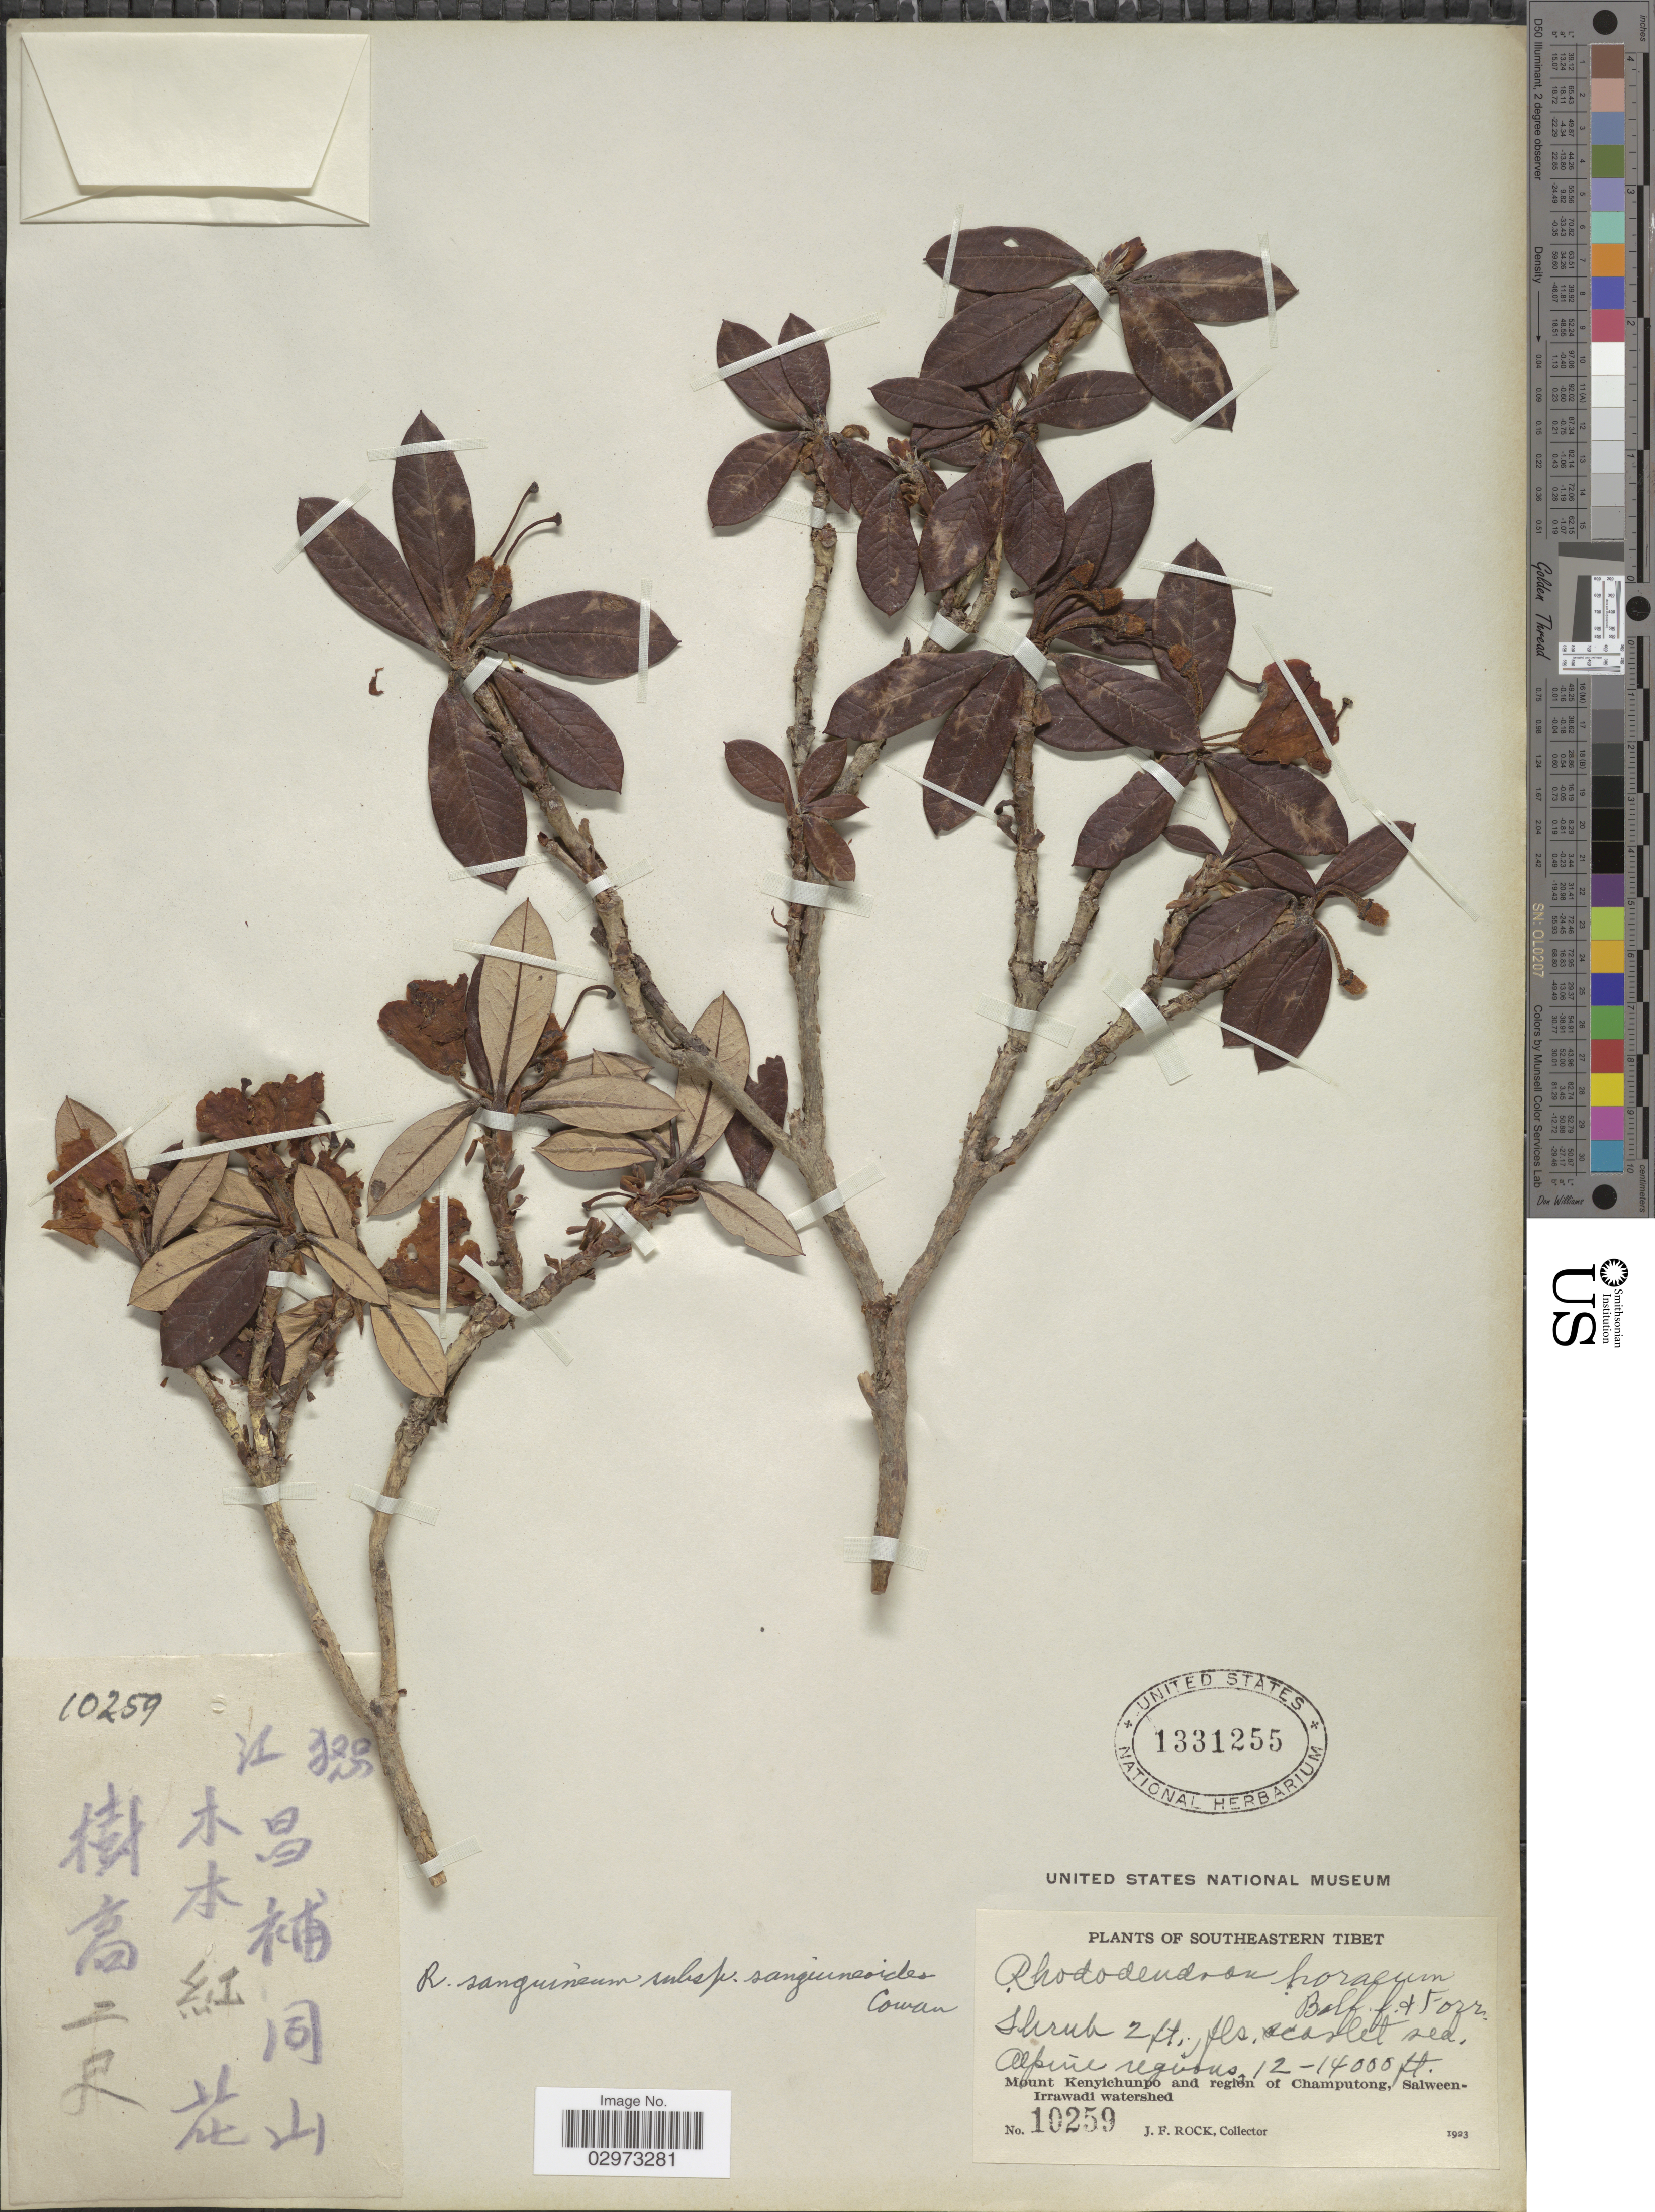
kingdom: Plantae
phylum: Tracheophyta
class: Magnoliopsida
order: Ericales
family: Ericaceae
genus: Rhododendron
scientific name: Rhododendron sanguineum subsp. sanguineoides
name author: Cowan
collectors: J. Rock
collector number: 10259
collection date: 1923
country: China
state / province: Xizang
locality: Southeastern Tibet. Alpine regions. Mount Kenyichunpo and region of Champutong, Salween-Irrawadi watershed.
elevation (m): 3658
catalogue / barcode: US 1331255